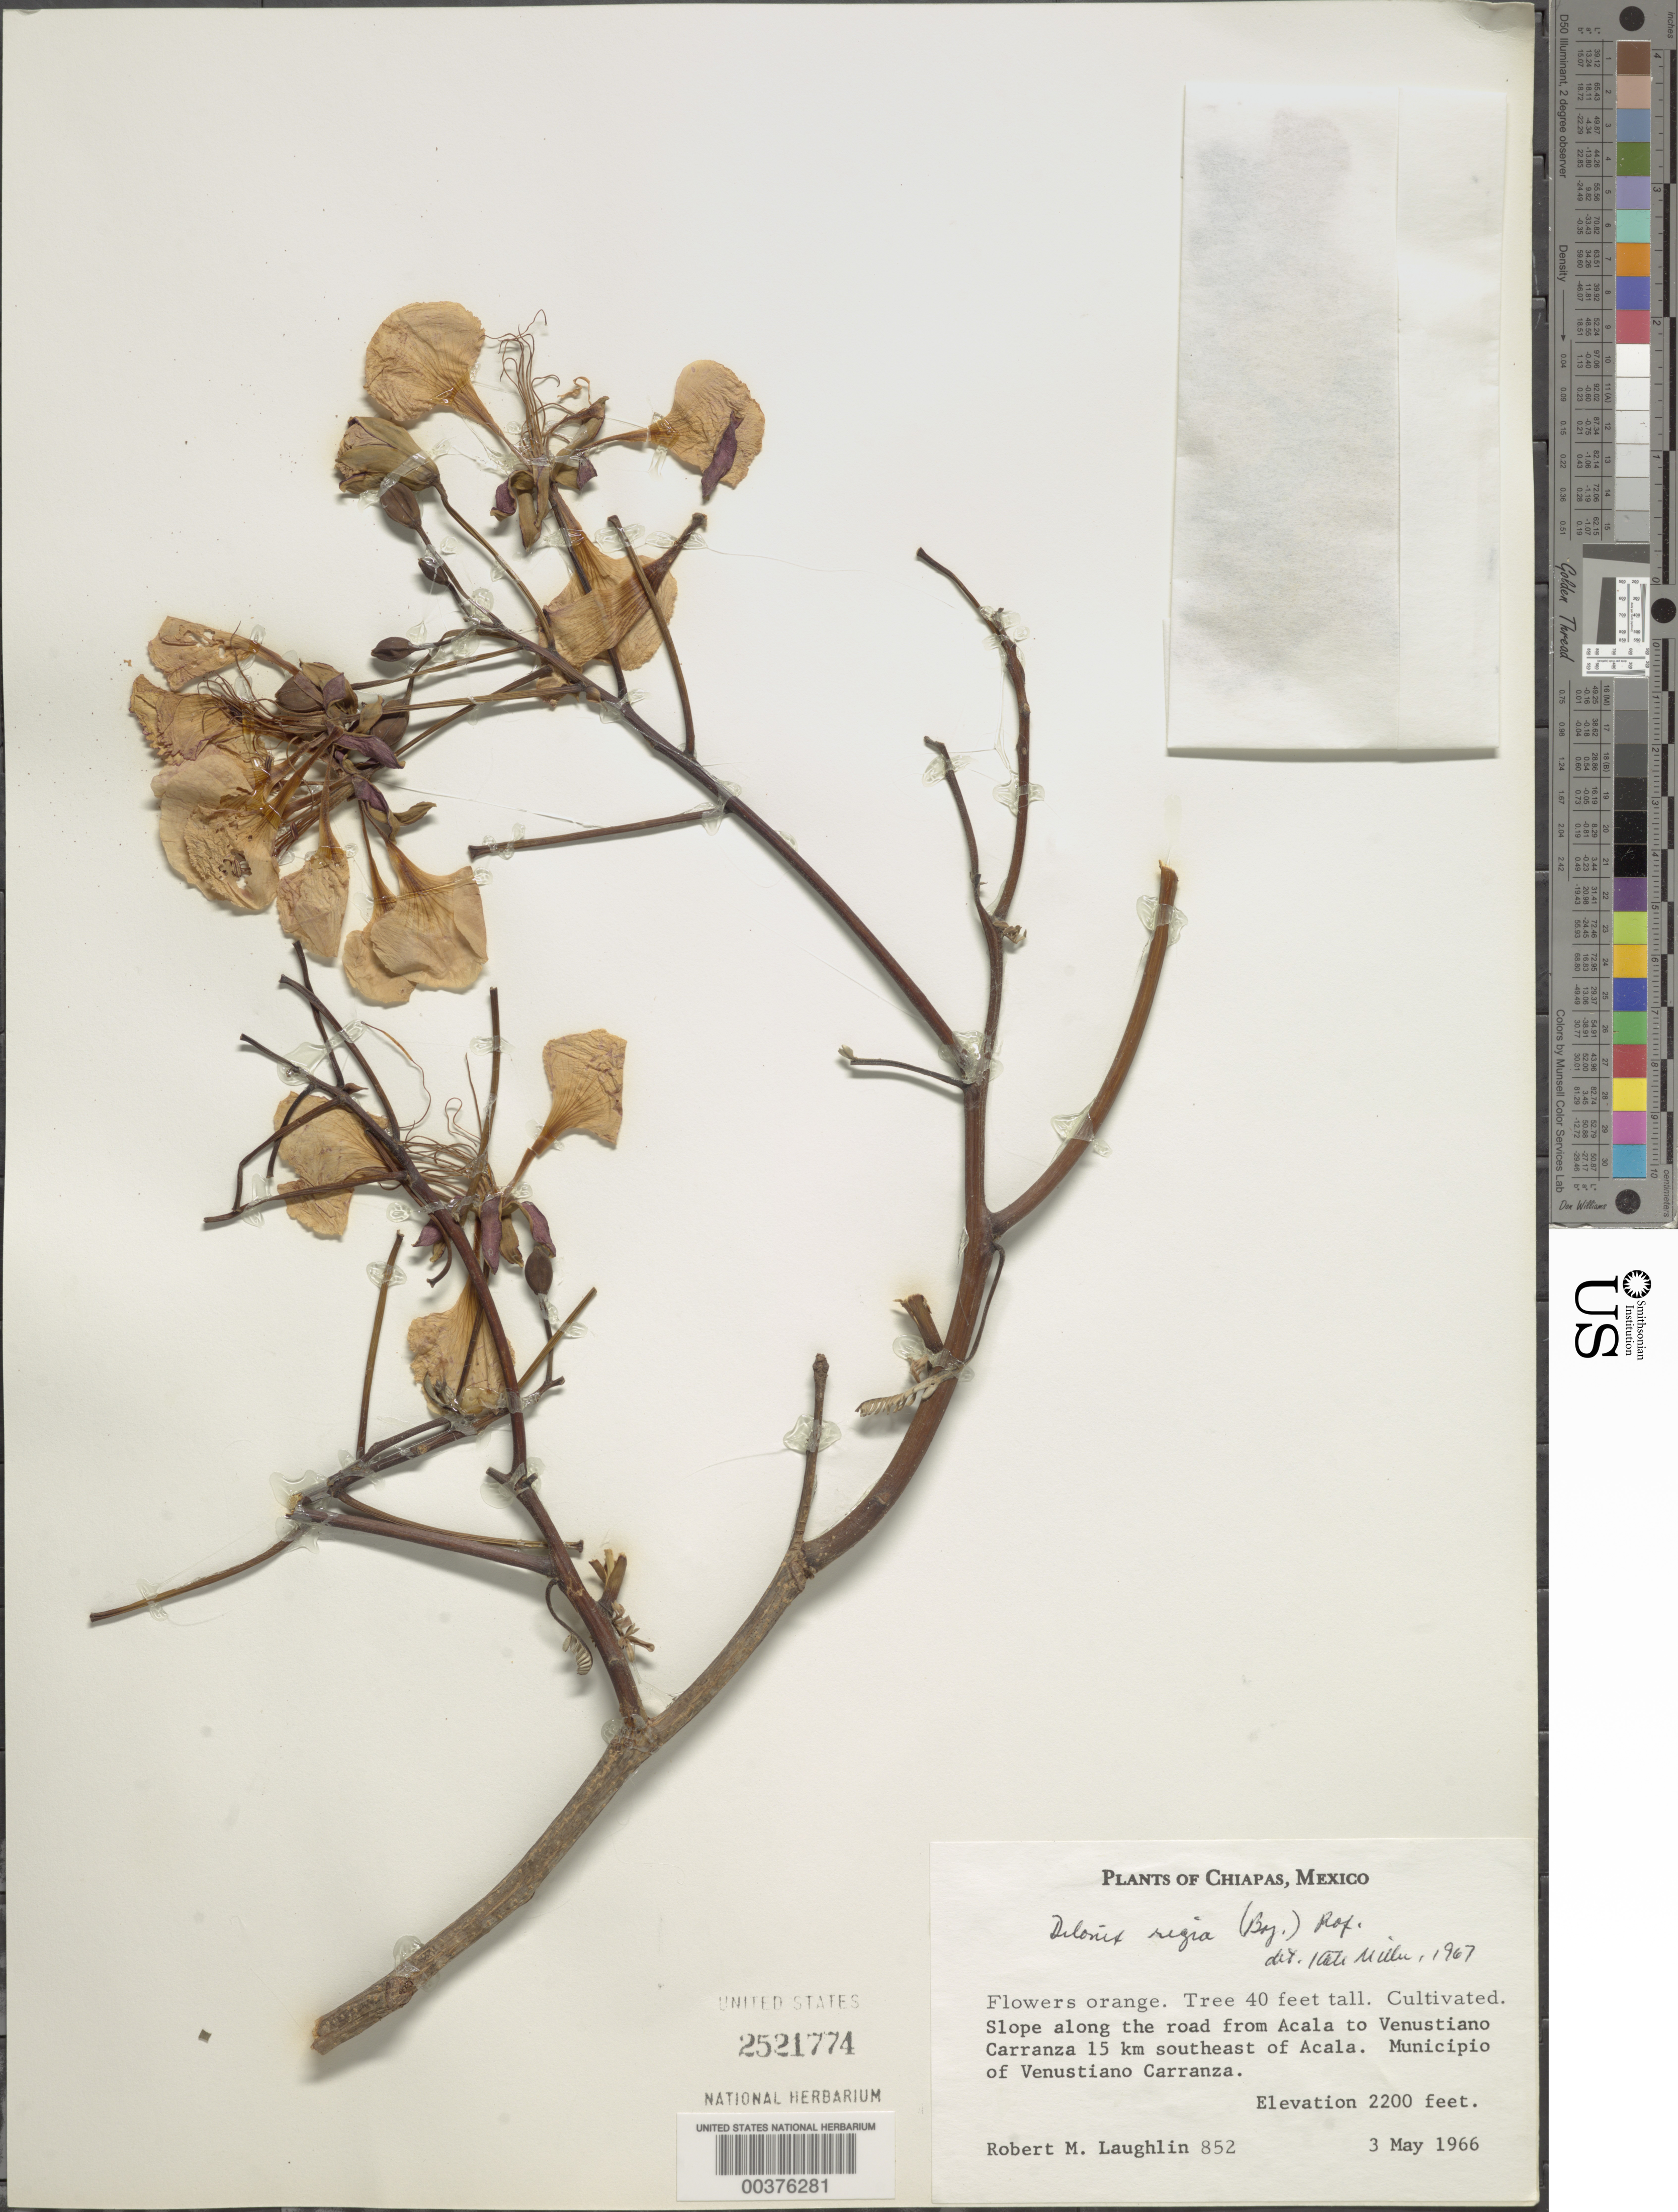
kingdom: Plantae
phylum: Tracheophyta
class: Magnoliopsida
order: Fabales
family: Fabaceae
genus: Delonix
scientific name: Delonix regia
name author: (Bojer ex Hook.) Raf.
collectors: J. N. Rose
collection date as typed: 11 Sep 1920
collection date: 1920-09-11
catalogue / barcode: US 2521774